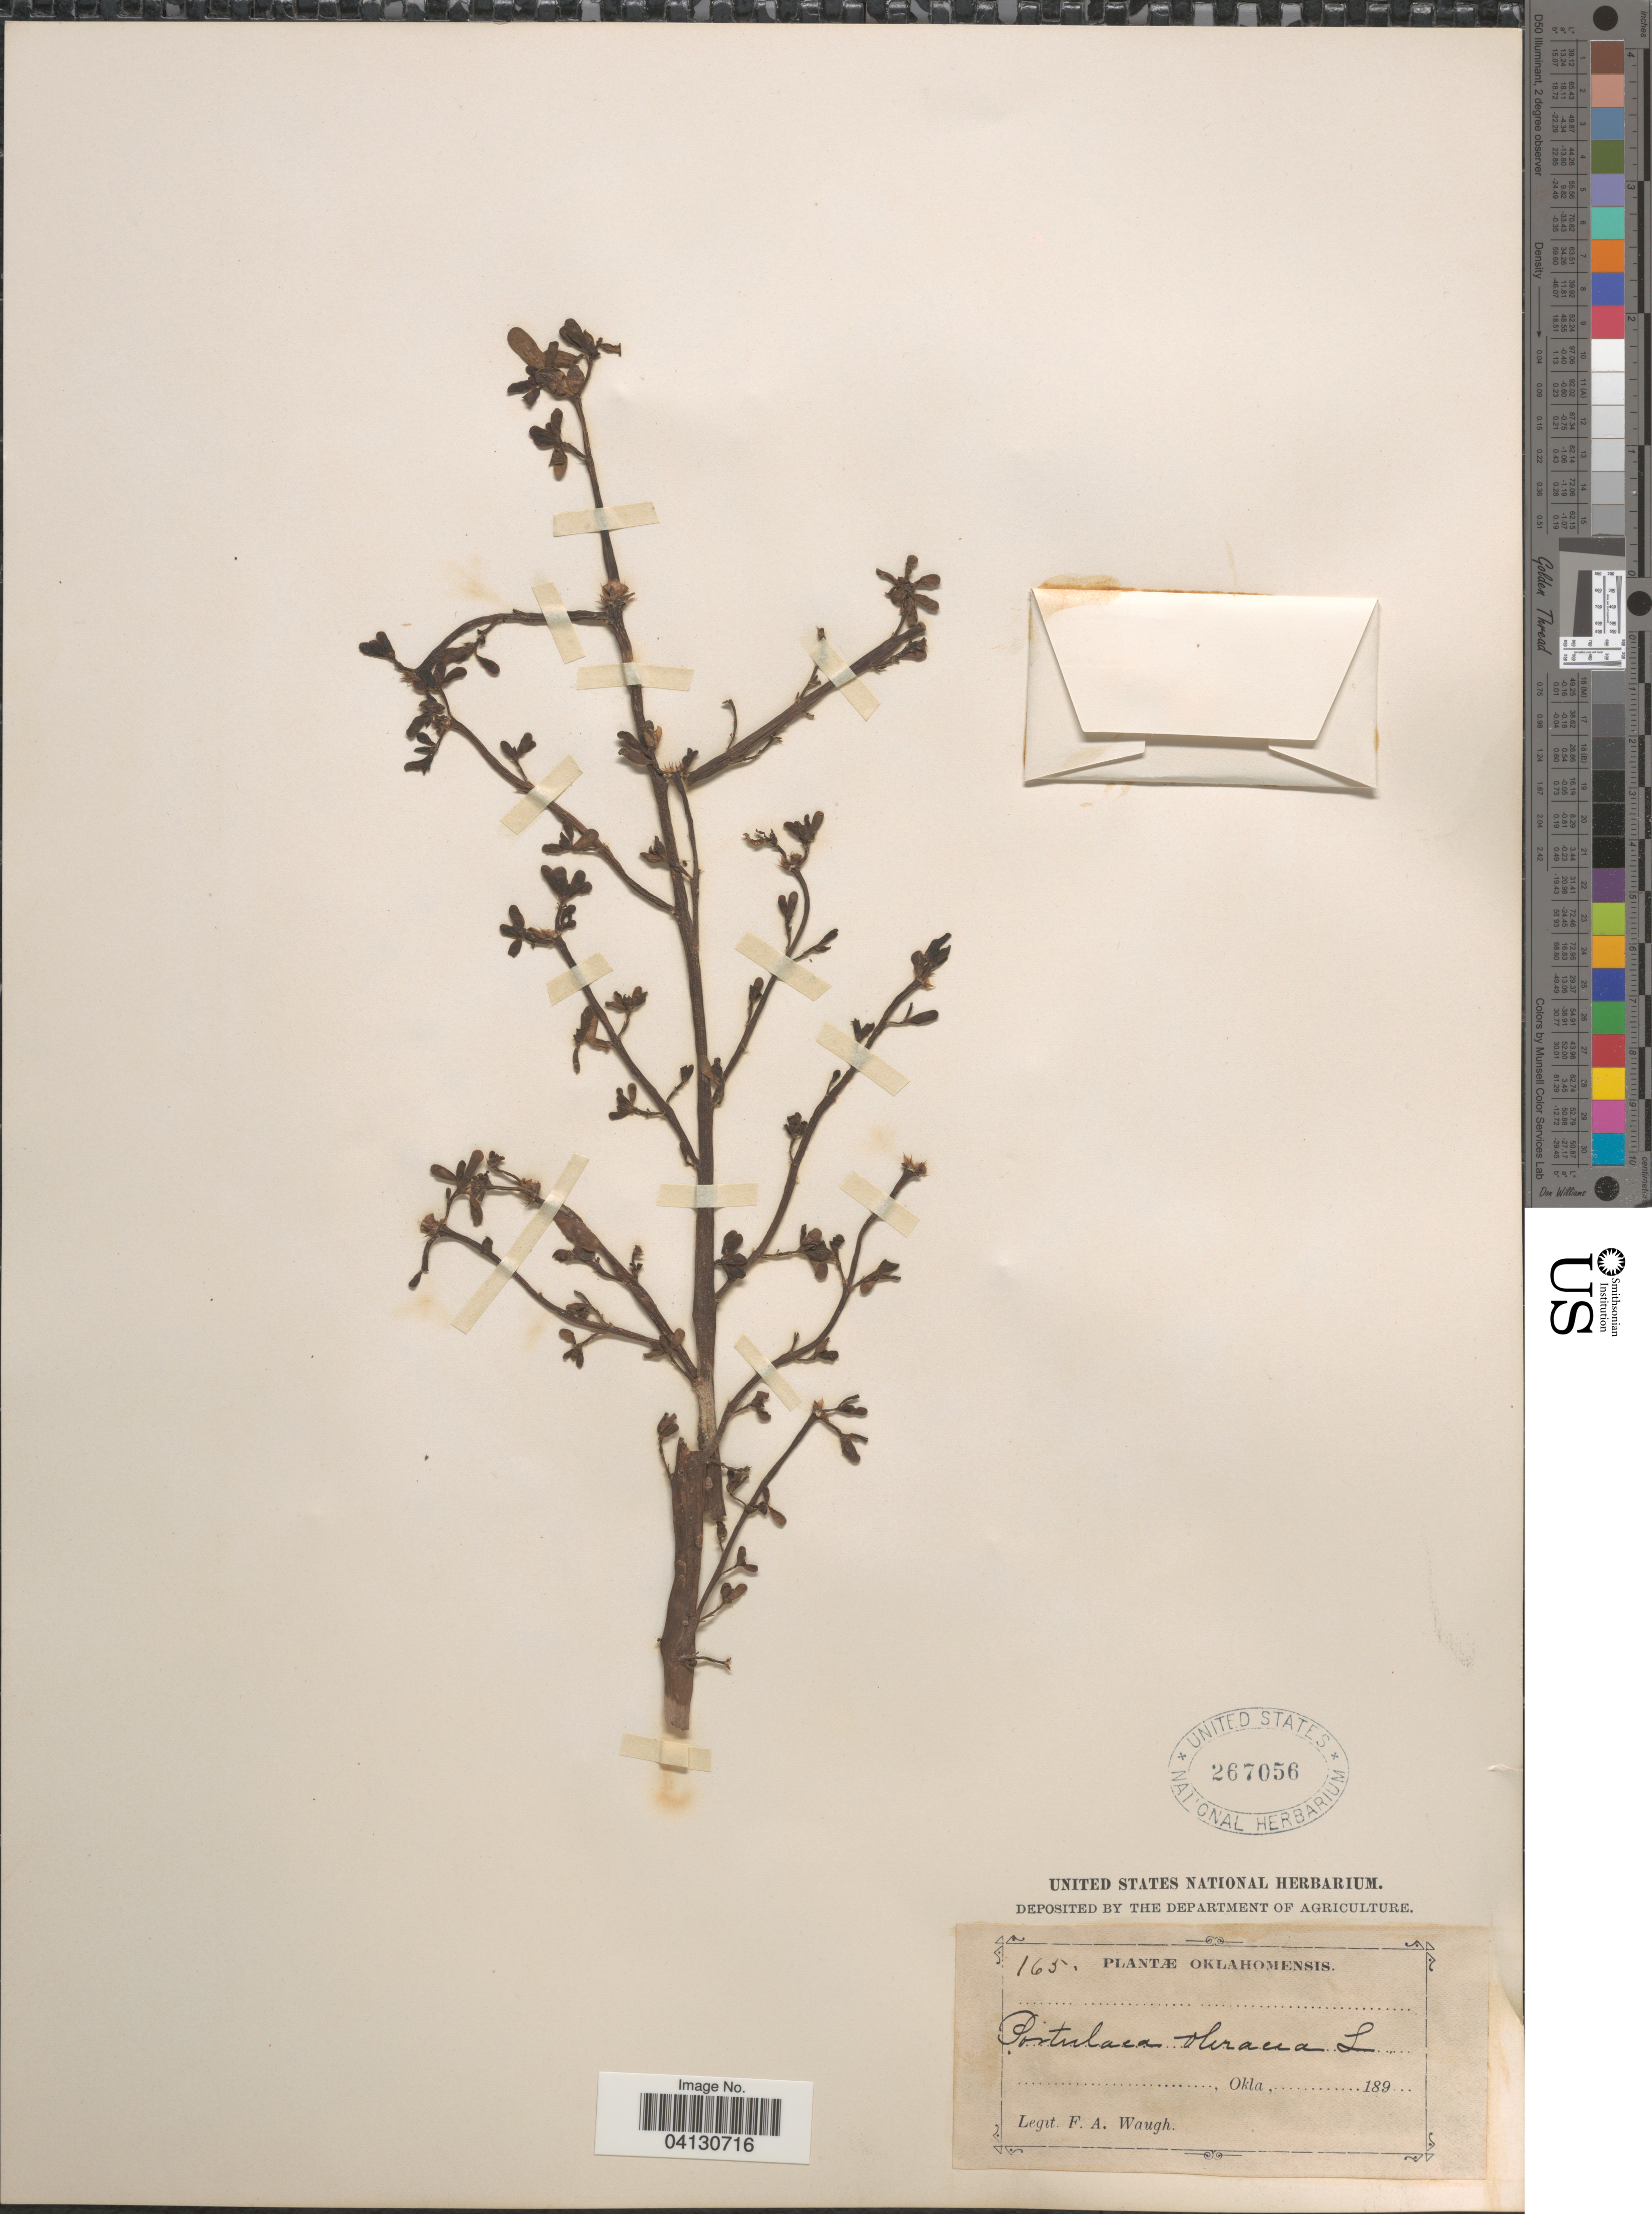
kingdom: Plantae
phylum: Tracheophyta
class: Magnoliopsida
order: Caryophyllales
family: Portulacaceae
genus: Portulaca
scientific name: Portulaca oleracea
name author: L.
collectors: F. Waugh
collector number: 165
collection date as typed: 189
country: United States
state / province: Oklahoma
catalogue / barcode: US 267056